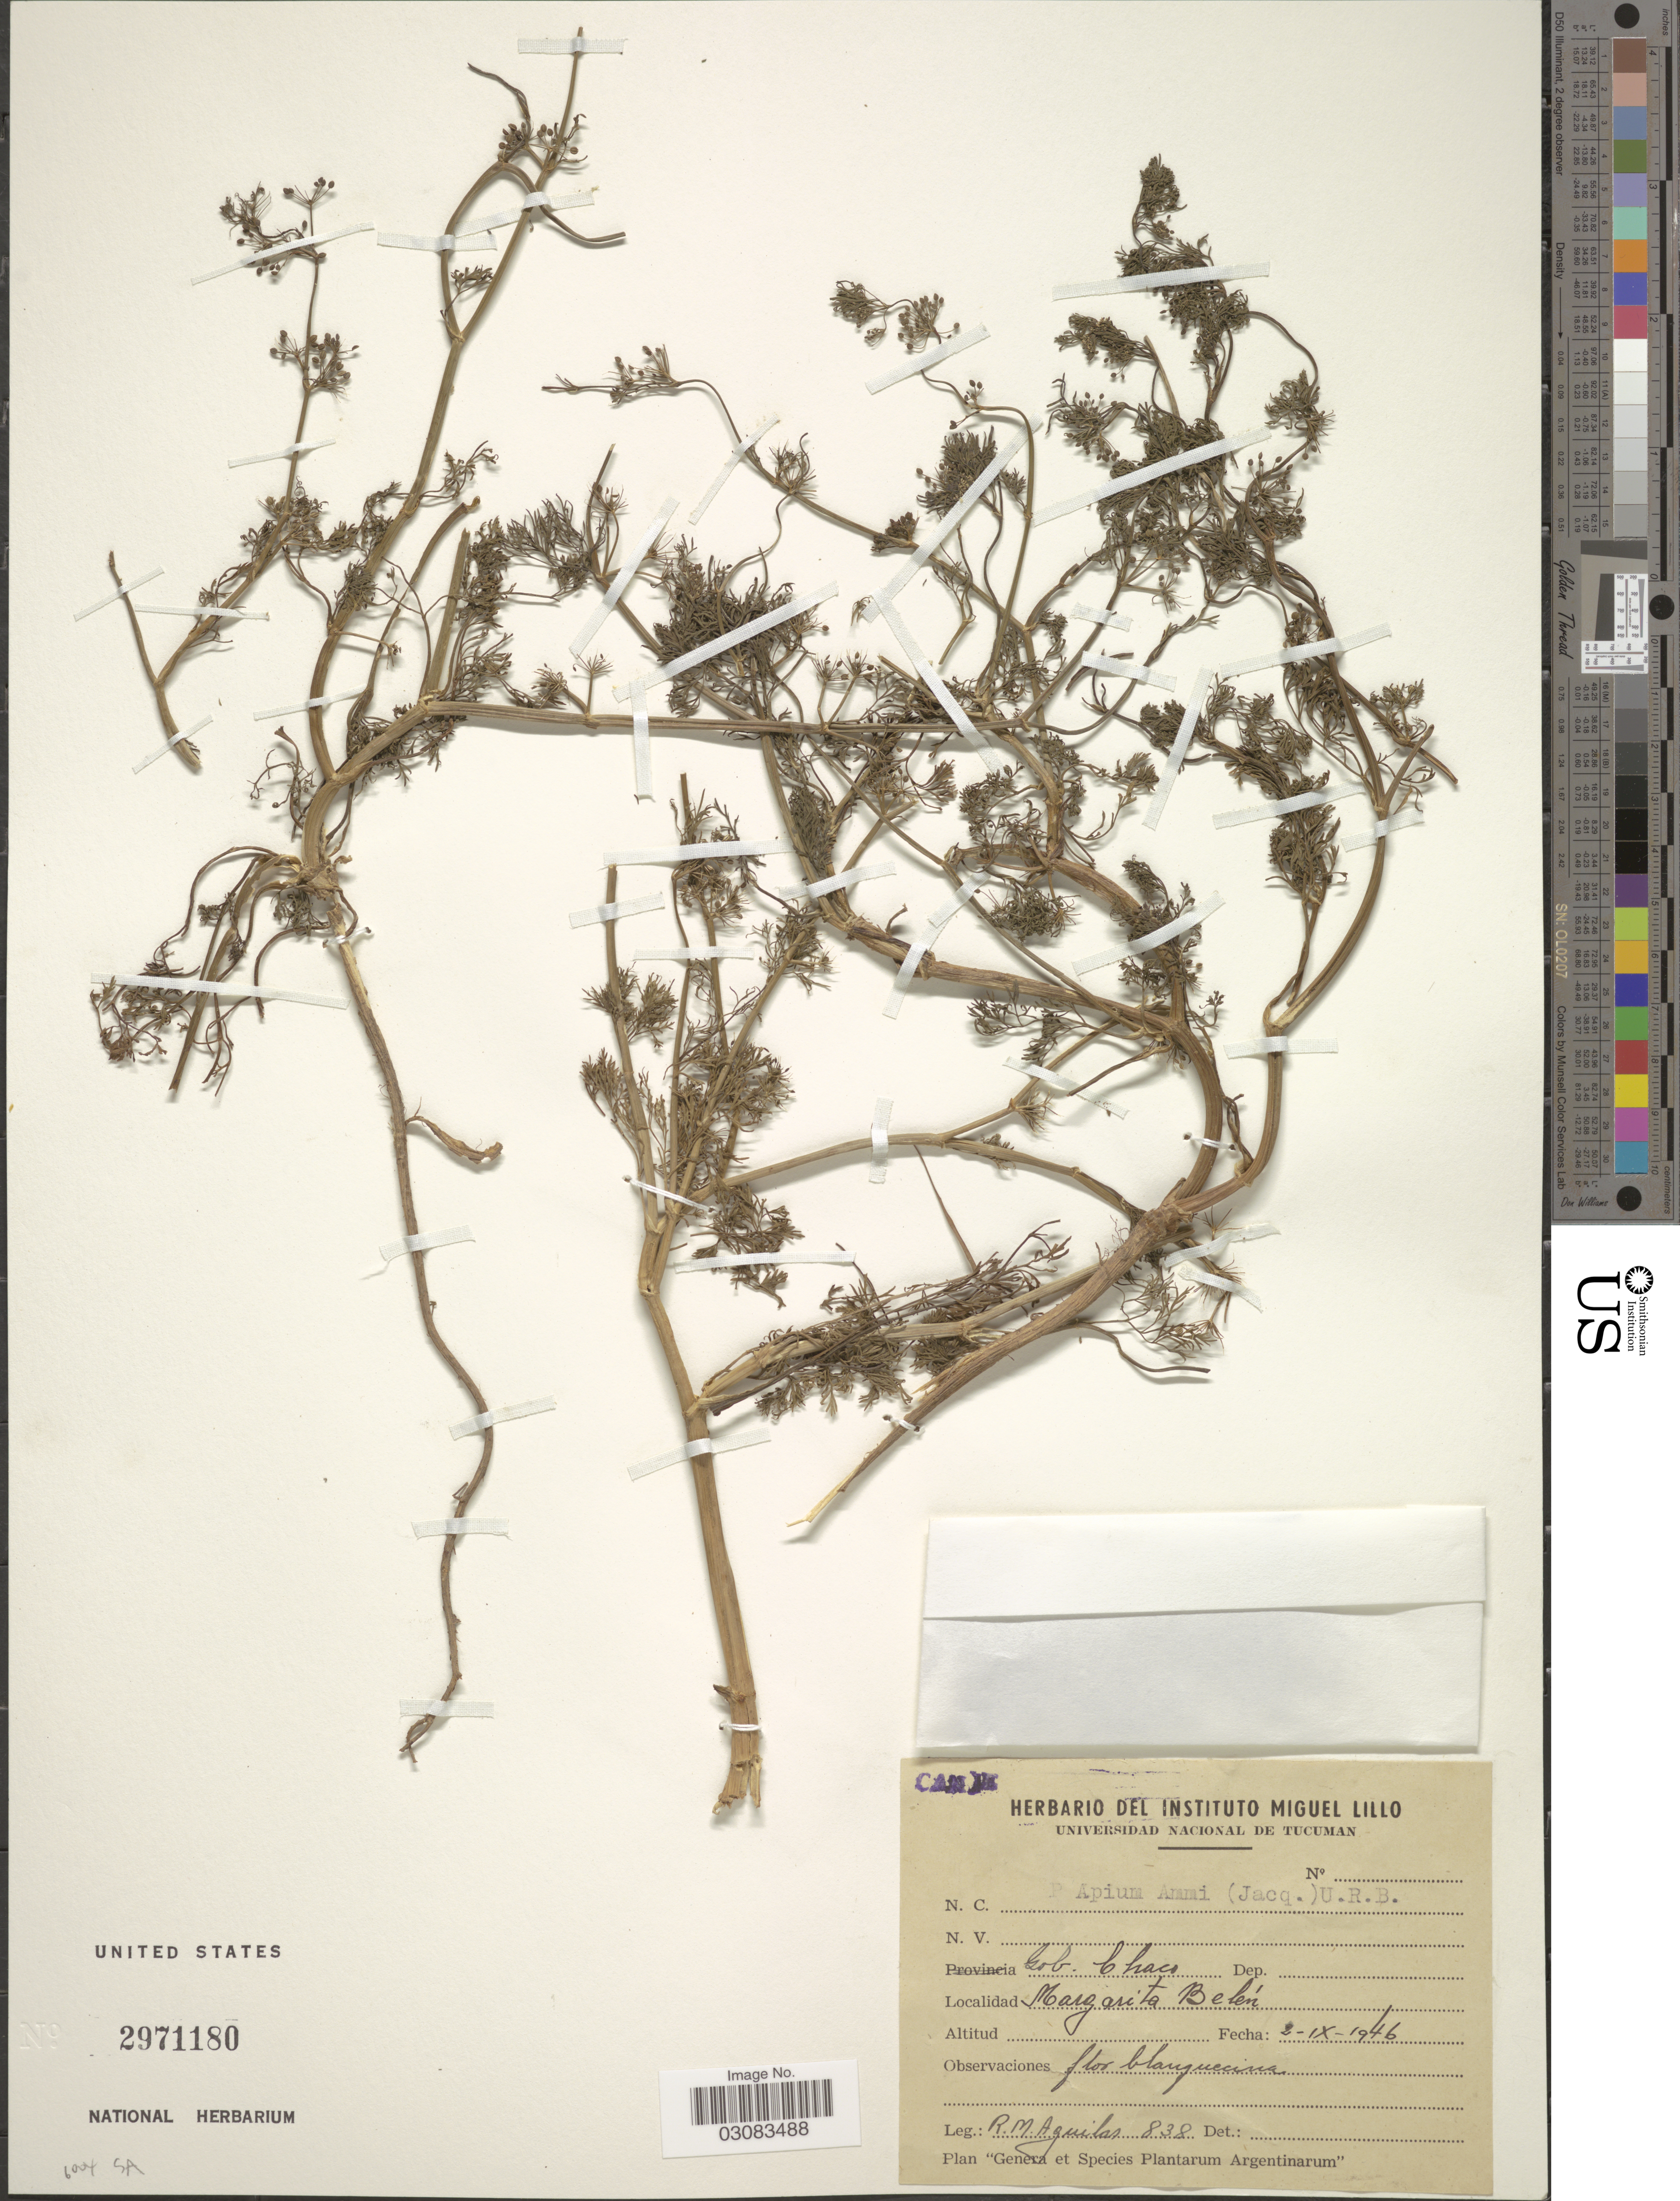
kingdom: Plantae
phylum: Tracheophyta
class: Magnoliopsida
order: Apiales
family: Apiaceae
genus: Cyclospermum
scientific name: Cyclospermum leptophyllum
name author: (Pers.) Sprague ex Britton & P. Wilson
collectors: R. Aguilar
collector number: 838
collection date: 1946-09-02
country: Argentina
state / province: Chaco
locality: Gob. Chaco. Margarita Belen.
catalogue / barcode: US 2971180